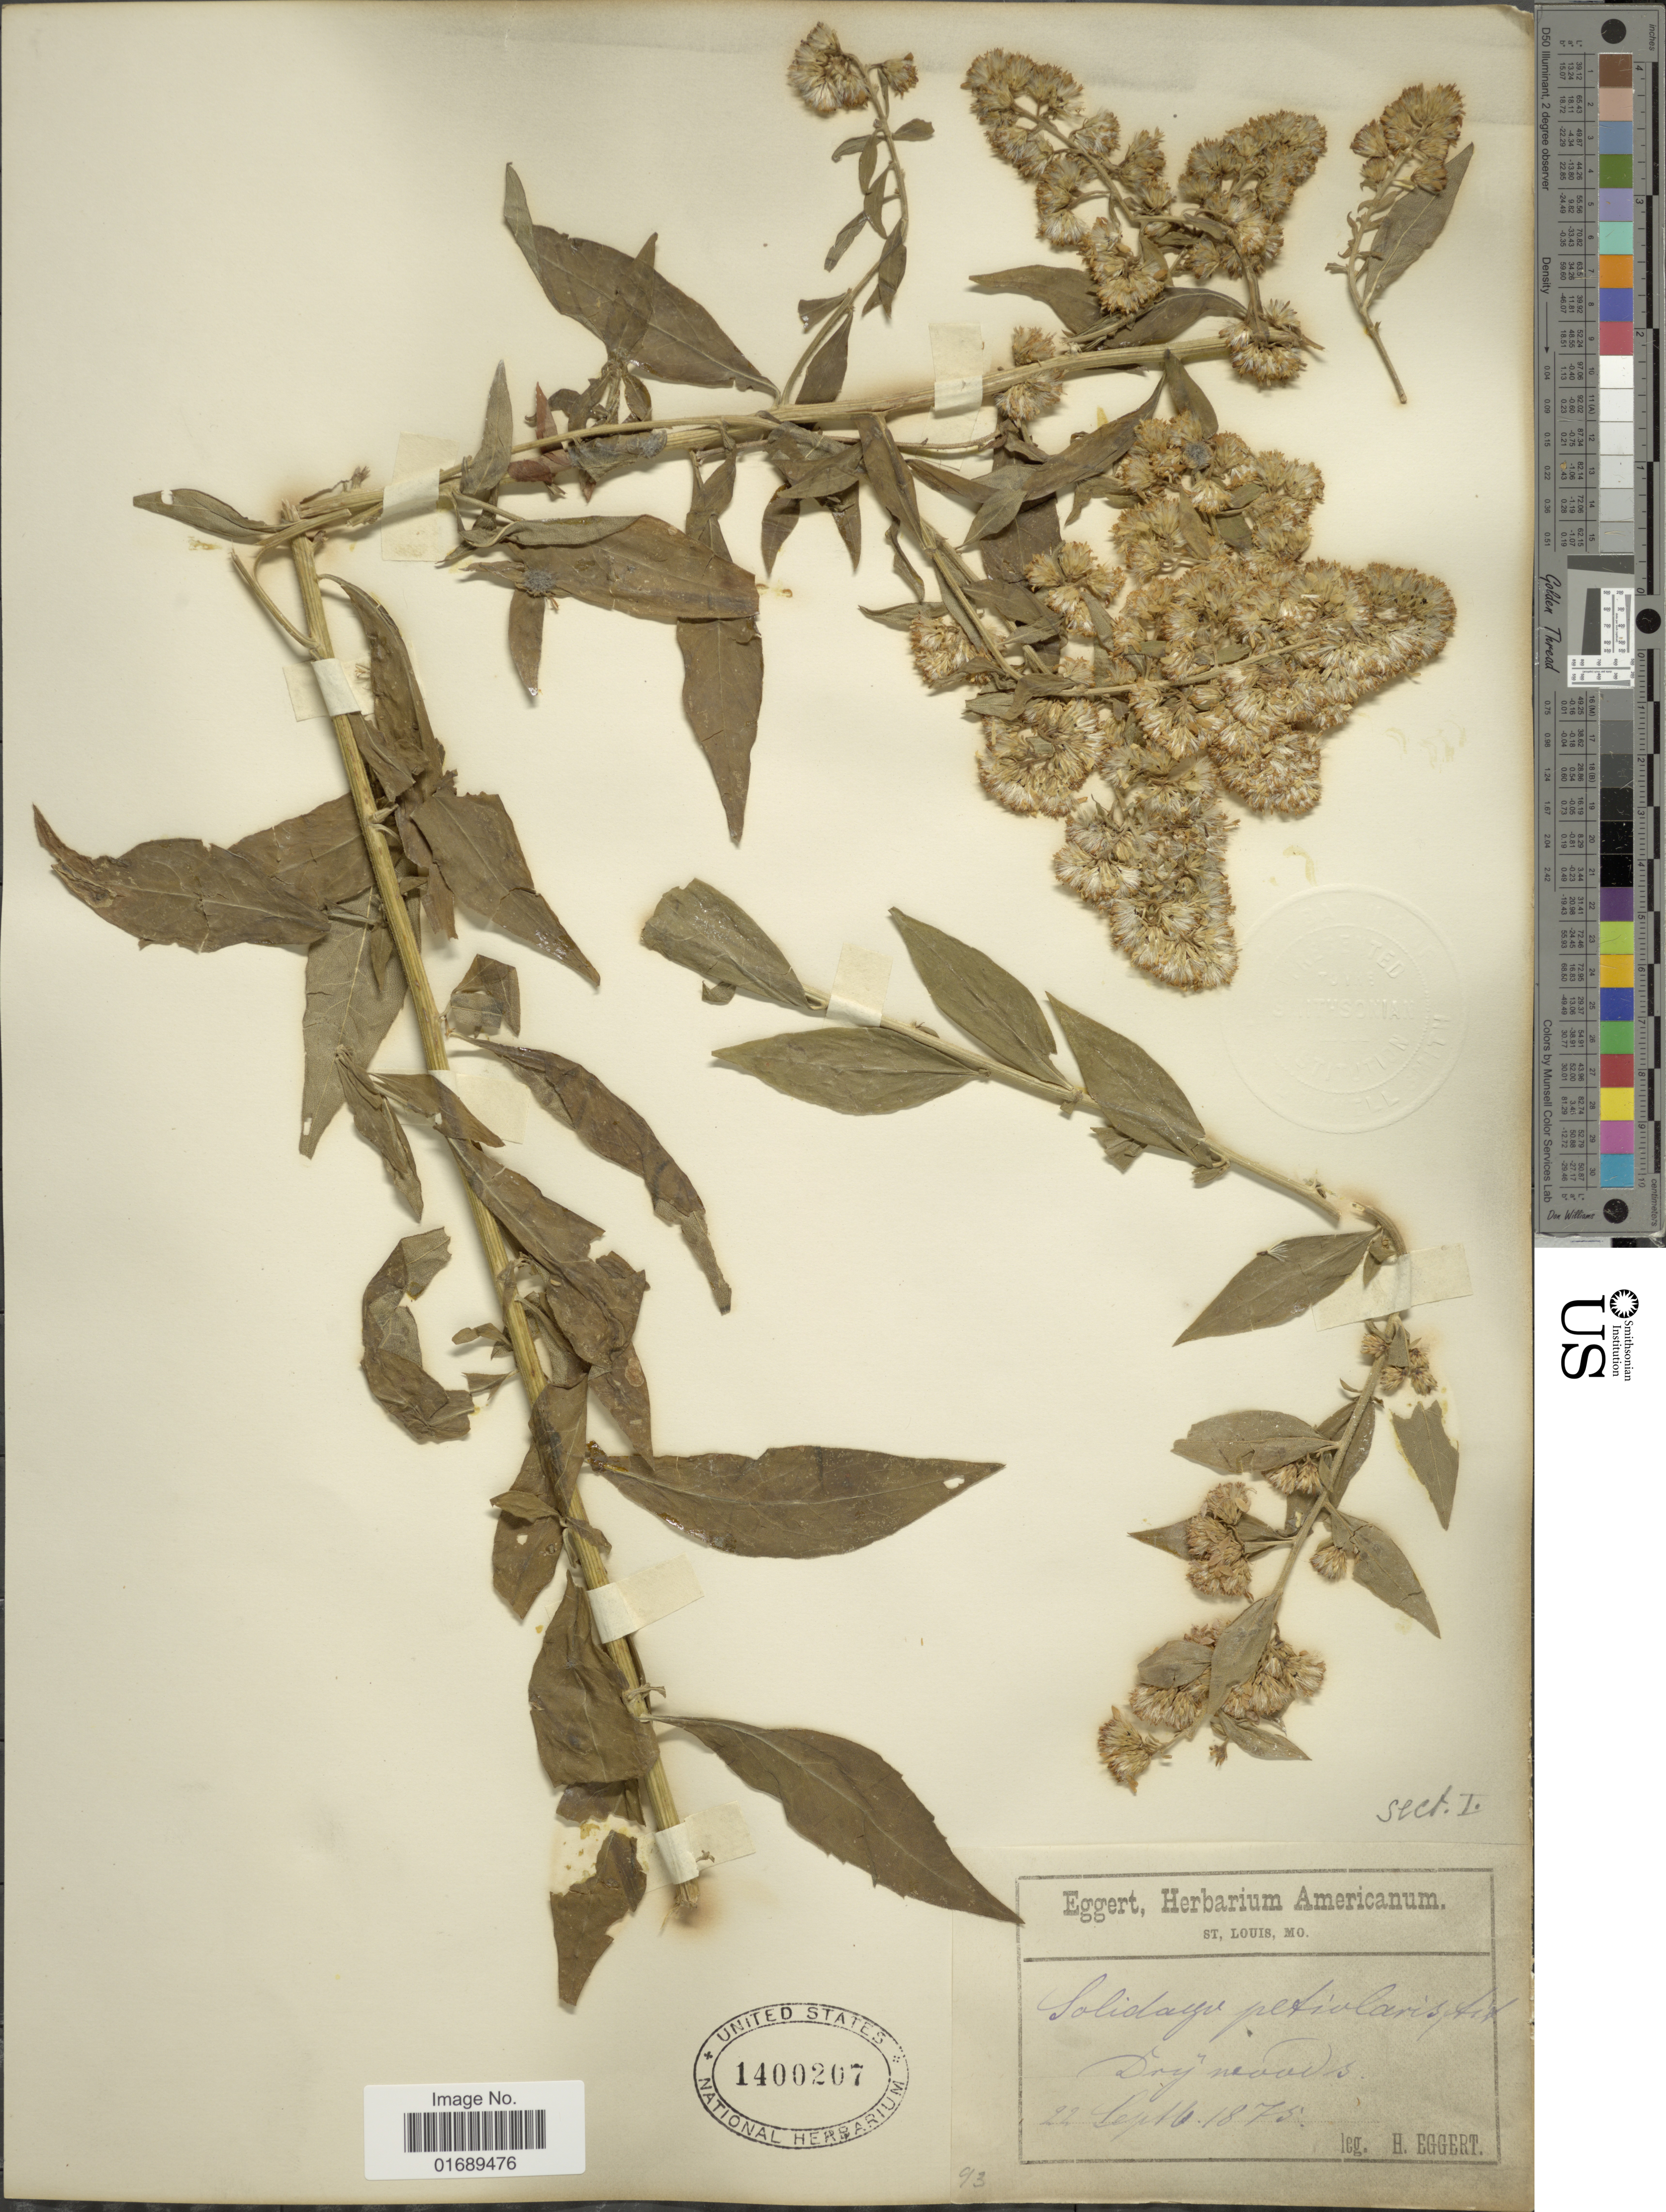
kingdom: Plantae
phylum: Tracheophyta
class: Magnoliopsida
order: Asterales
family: Asteraceae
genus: Solidago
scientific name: Solidago petiolaris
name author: Aiton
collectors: H. Eggert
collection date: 1875-09-22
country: United States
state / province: Missouri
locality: Dry meadows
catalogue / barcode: US 1400207